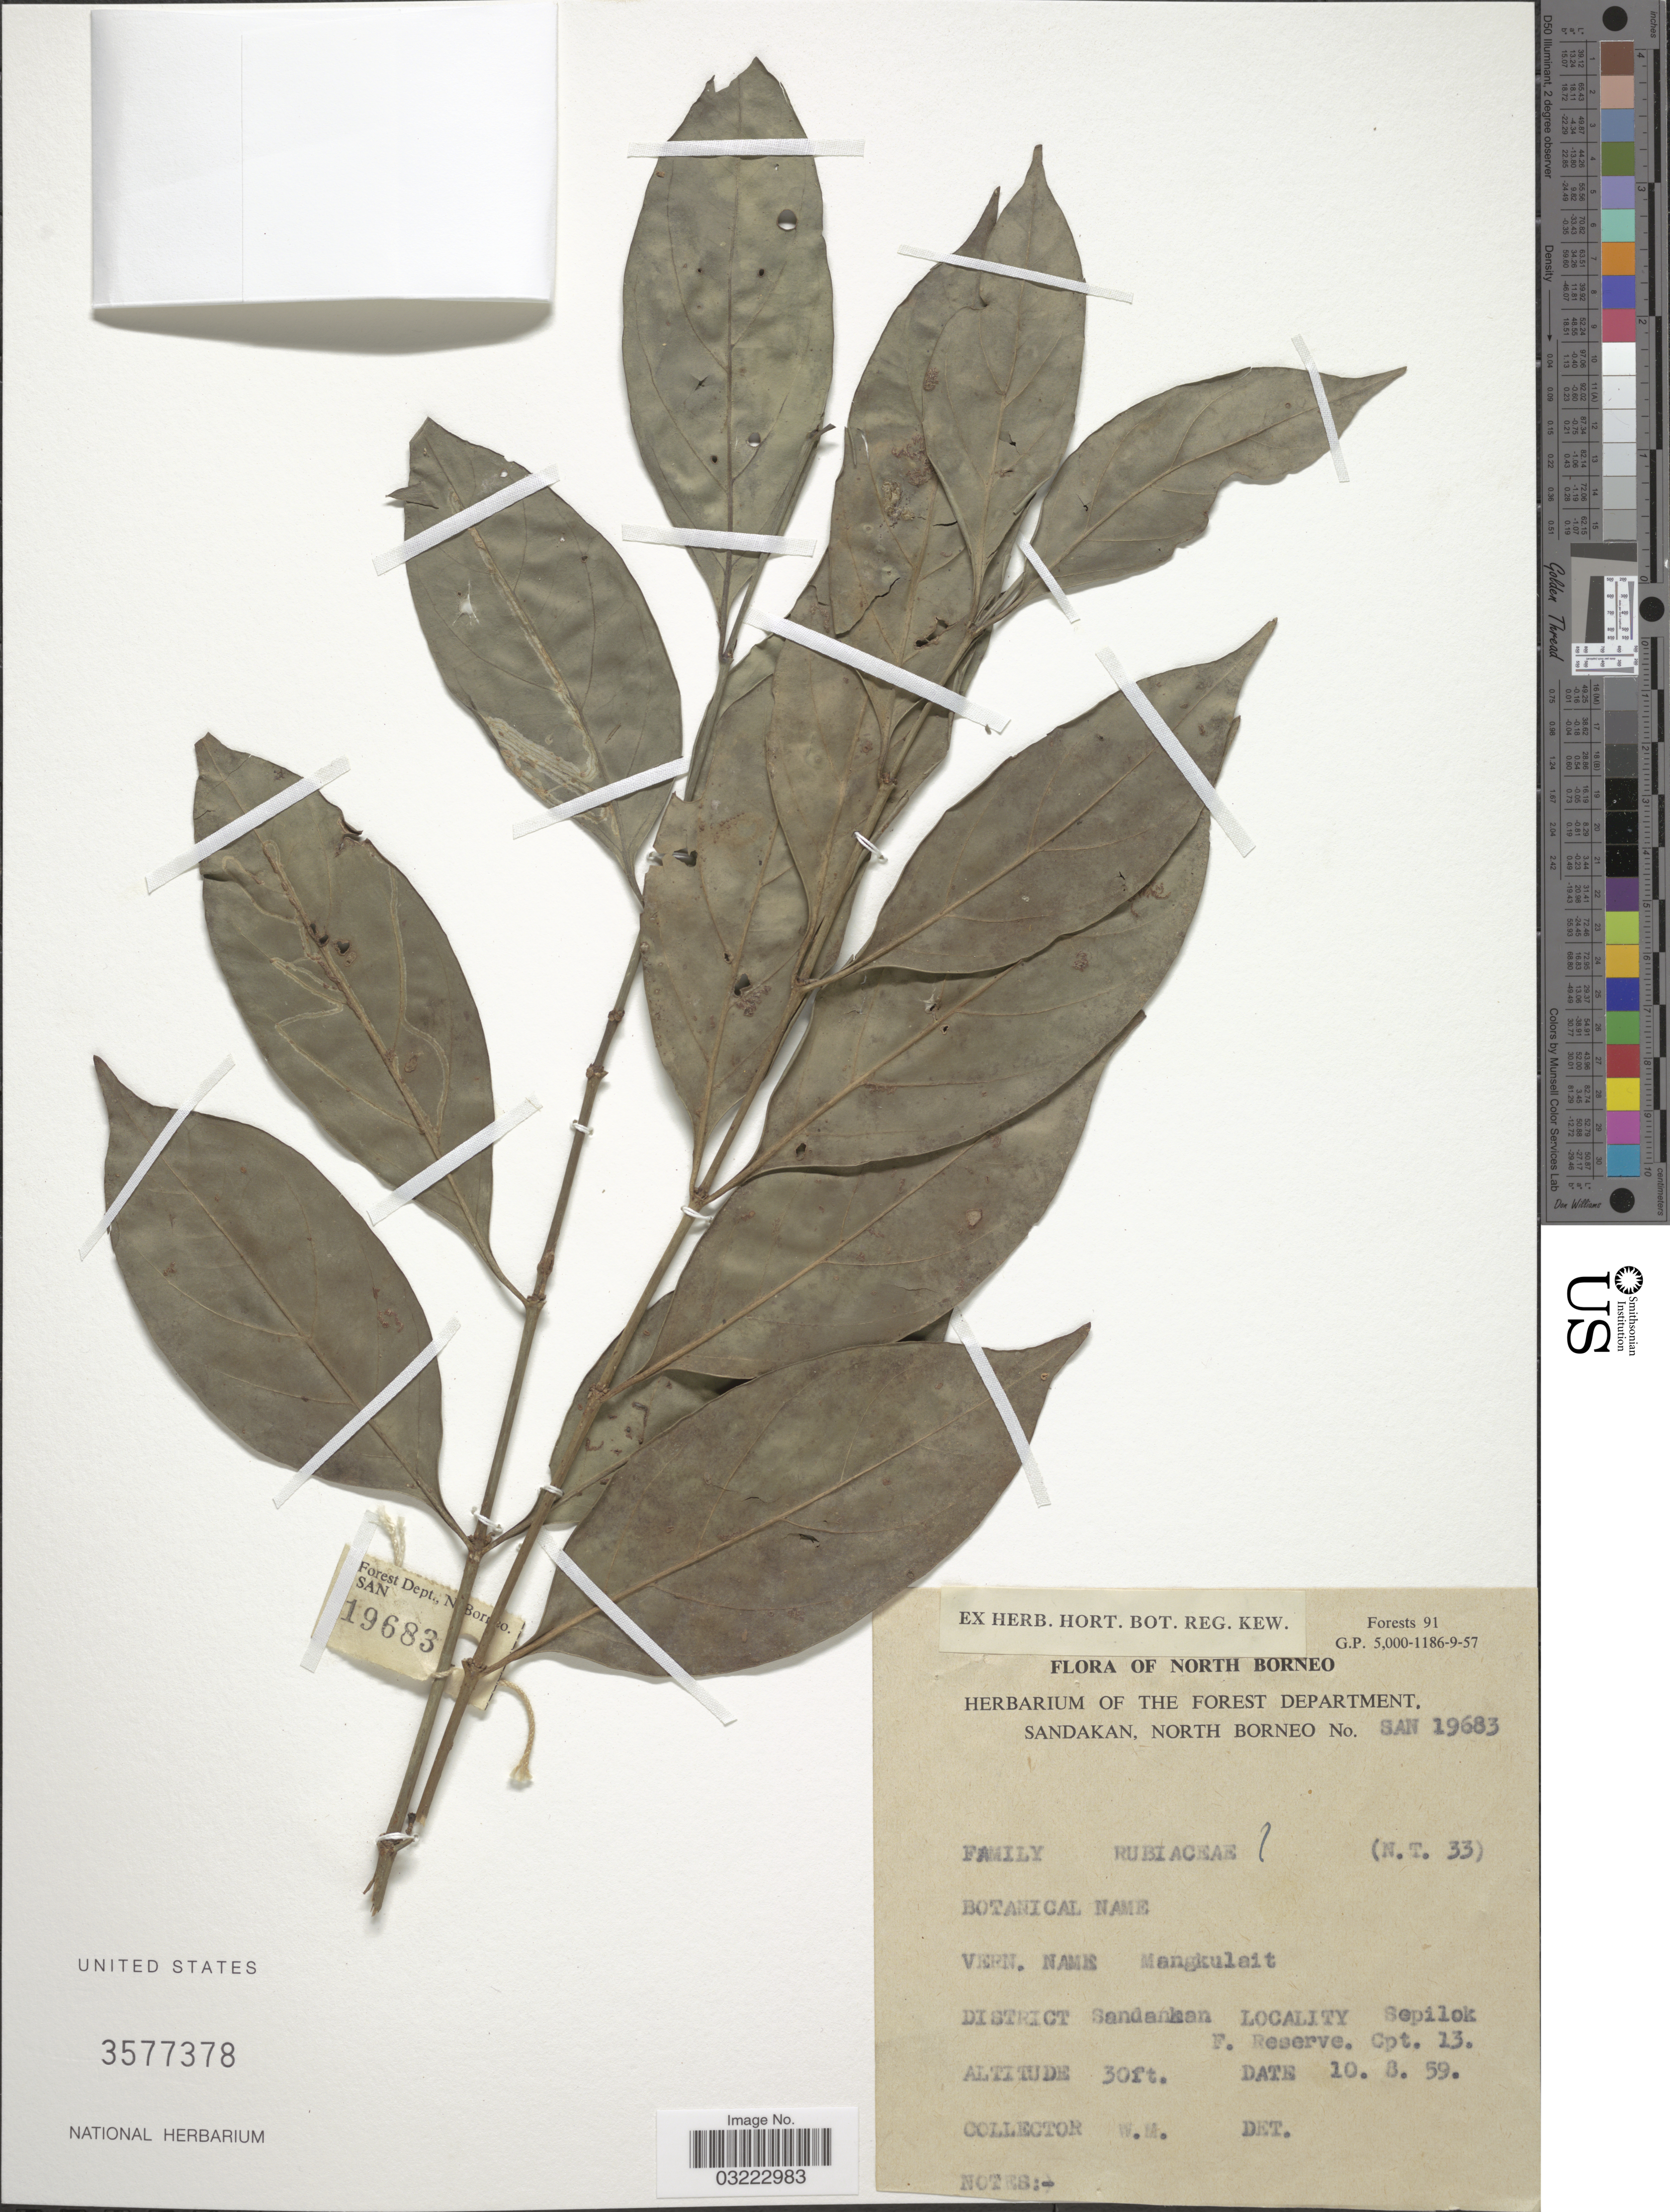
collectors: W. M.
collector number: SAN 19683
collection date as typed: Transcribed d/m/y: 10/8/59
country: Malaysia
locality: North Borneo. District Sandankan. Sepilok F. Reserve. Cpt. 13.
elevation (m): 9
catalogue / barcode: US 3577378